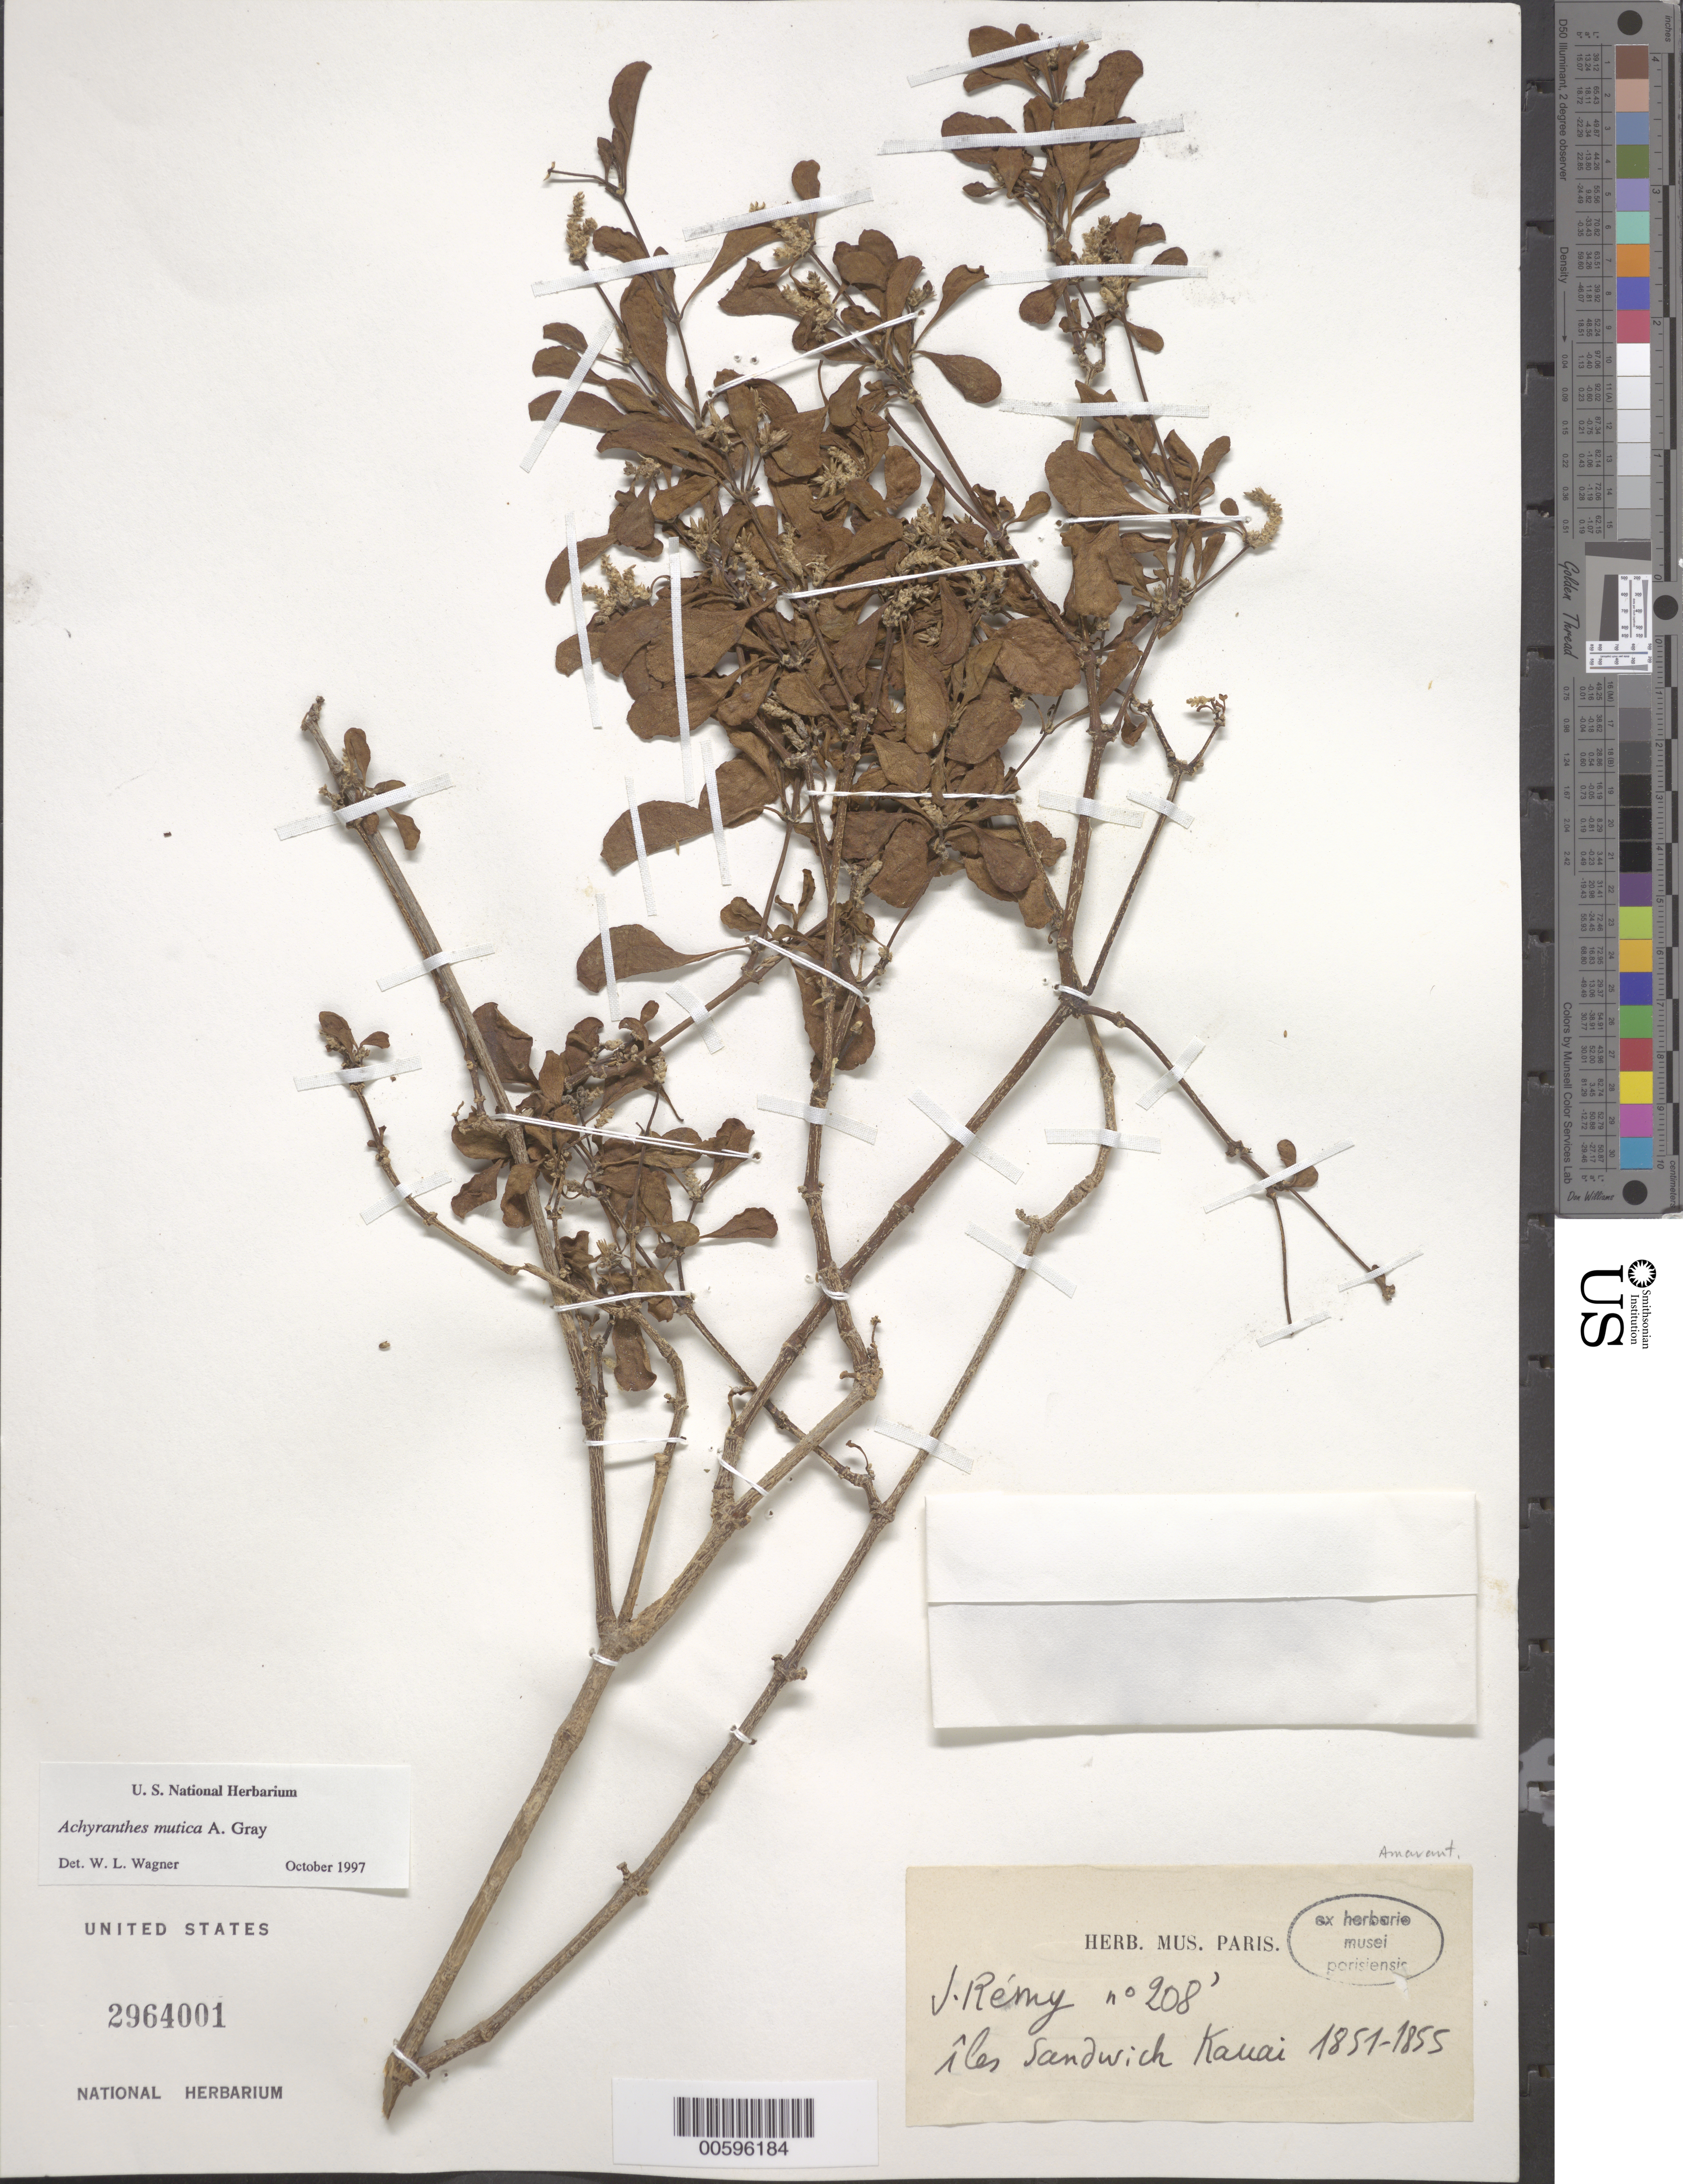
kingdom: Plantae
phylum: Tracheophyta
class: Magnoliopsida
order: Caryophyllales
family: Amaranthaceae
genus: Achyranthes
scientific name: Achyranthes mutica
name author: A. Gray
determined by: Wagner, W. L., (BOT), Smithsonian Institution - National Museum of Natural History (UNITED STATES)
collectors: J. Rémy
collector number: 208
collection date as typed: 0 1851 to 0 1855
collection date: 1851/1855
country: United States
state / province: Hawaii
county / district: Kauai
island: Kaua'i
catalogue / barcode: US 2964001